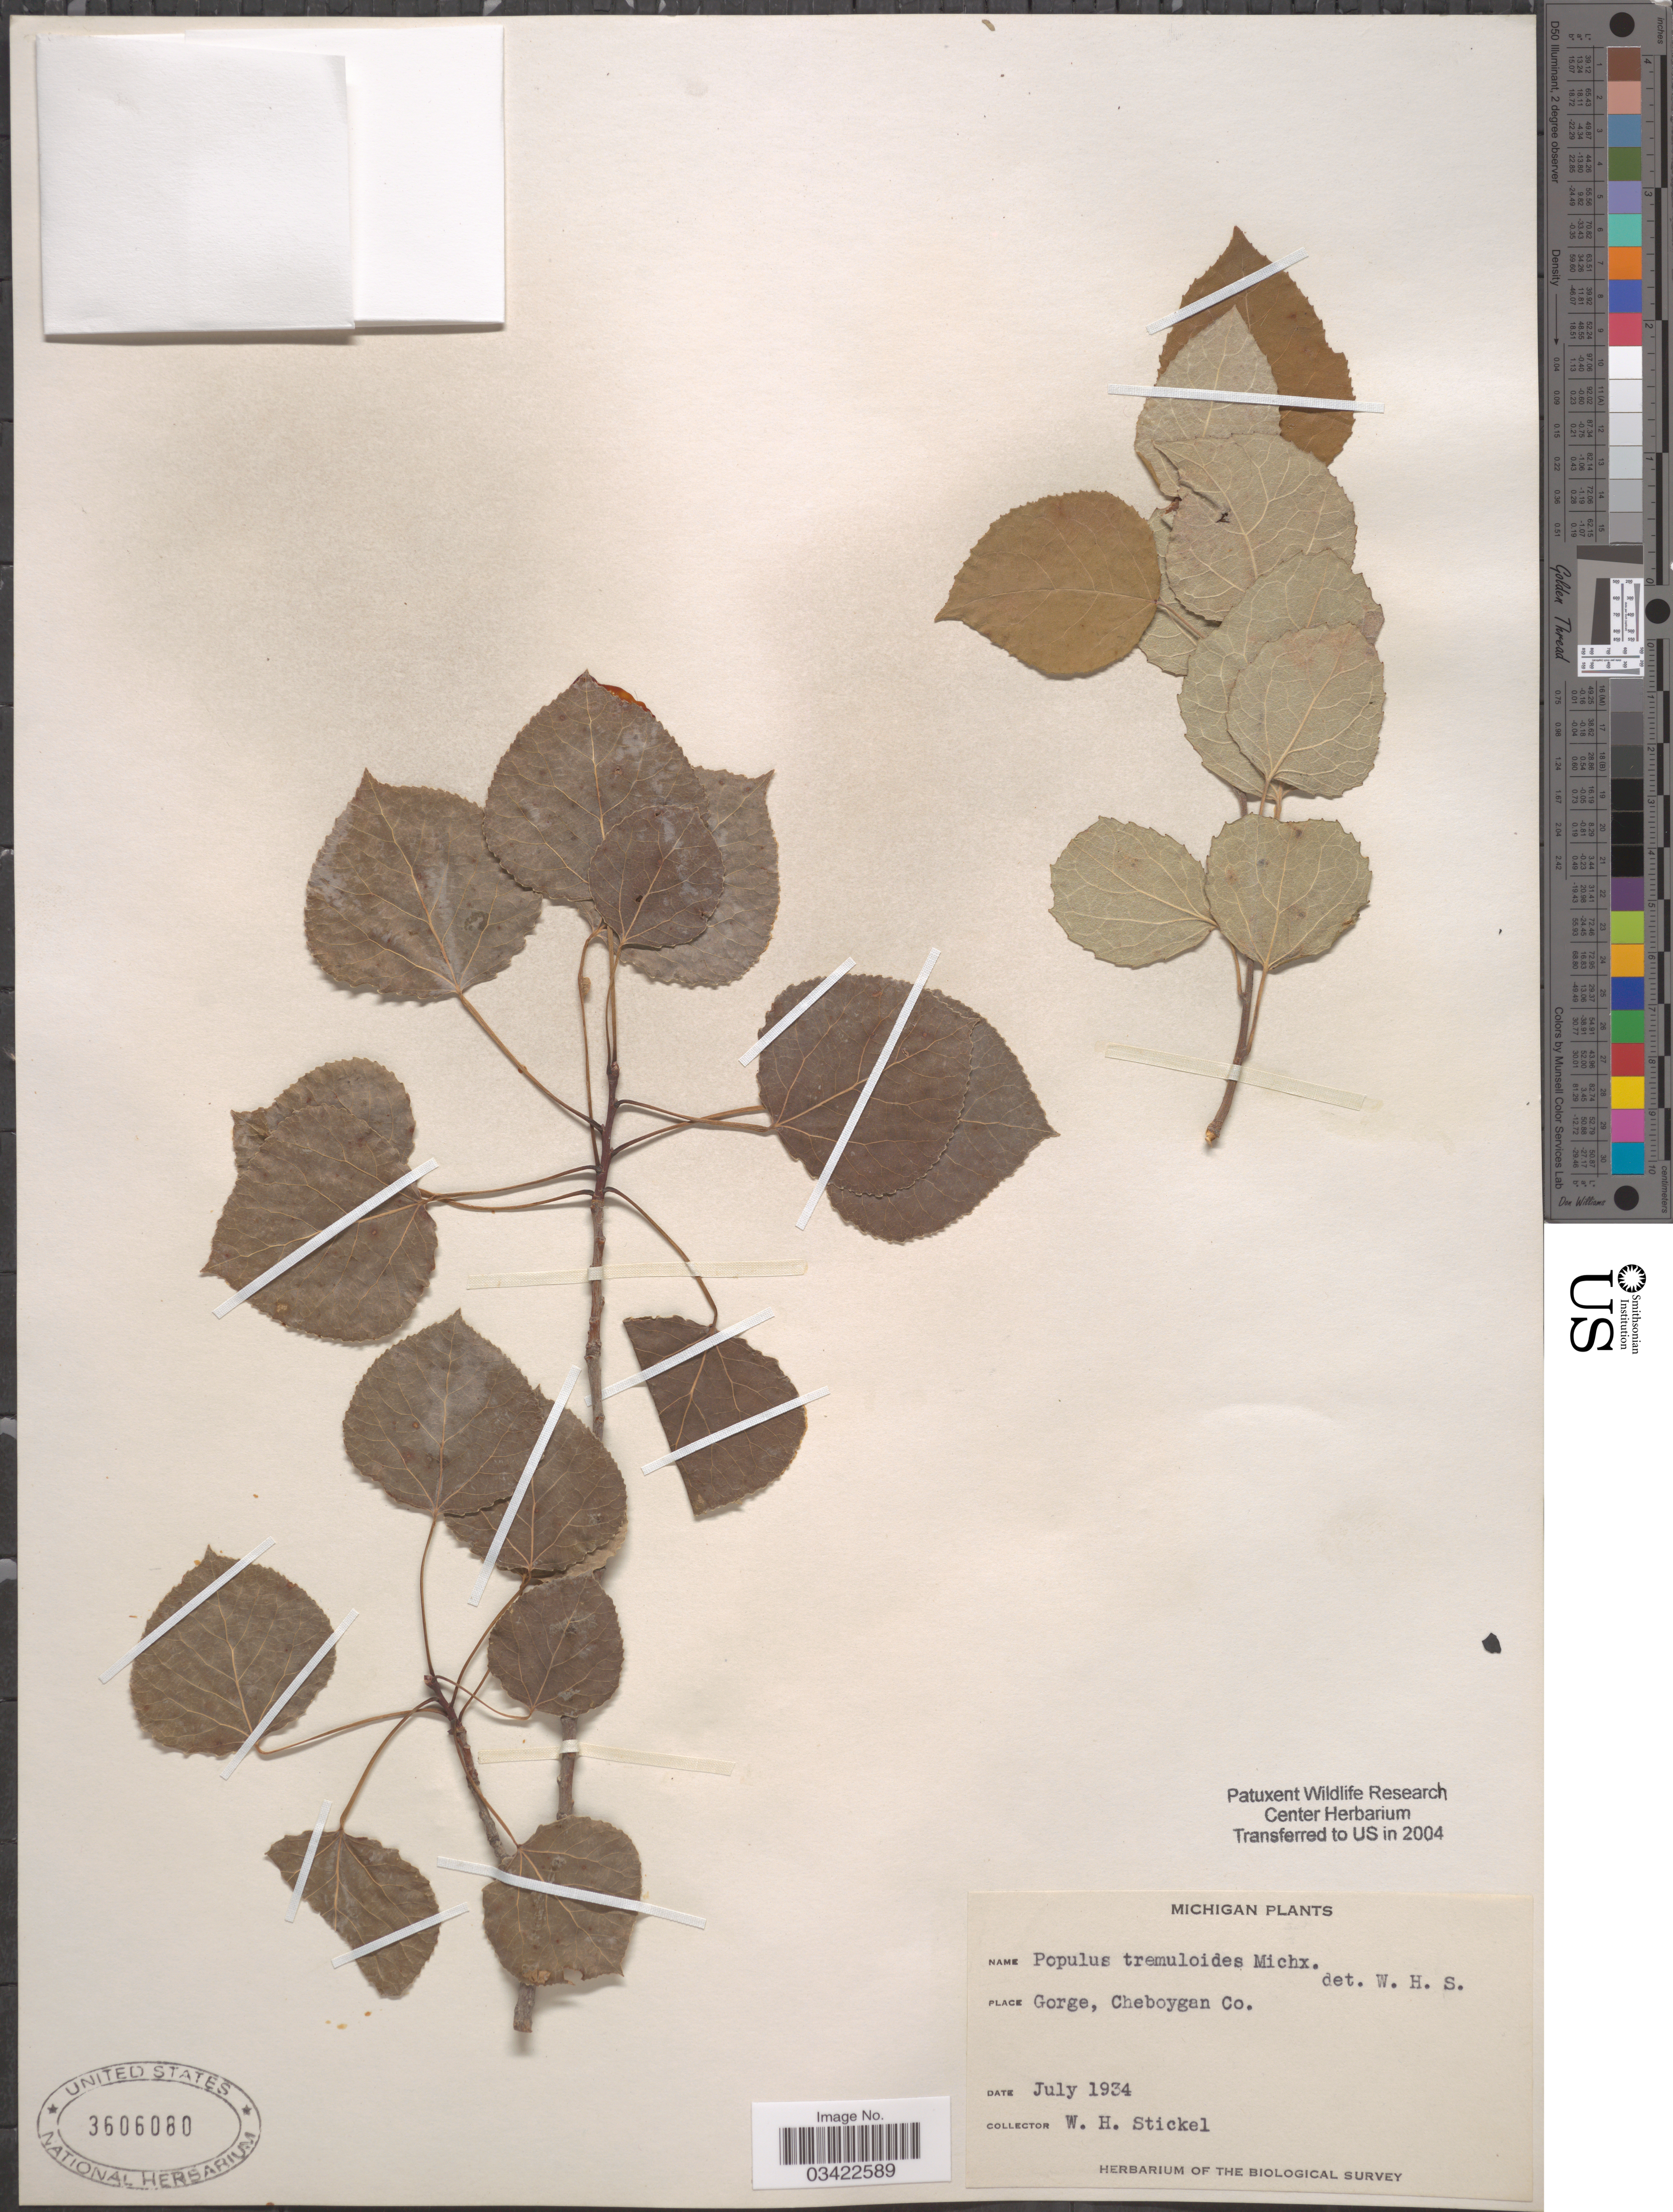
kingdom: Plantae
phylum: Tracheophyta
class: Magnoliopsida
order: Malpighiales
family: Salicaceae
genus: Populus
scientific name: Populus tremuloides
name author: Michx.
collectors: W. Stickel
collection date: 1934-07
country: United States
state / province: Michigan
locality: Gorge, Cheboygan Co.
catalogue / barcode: US 3606080